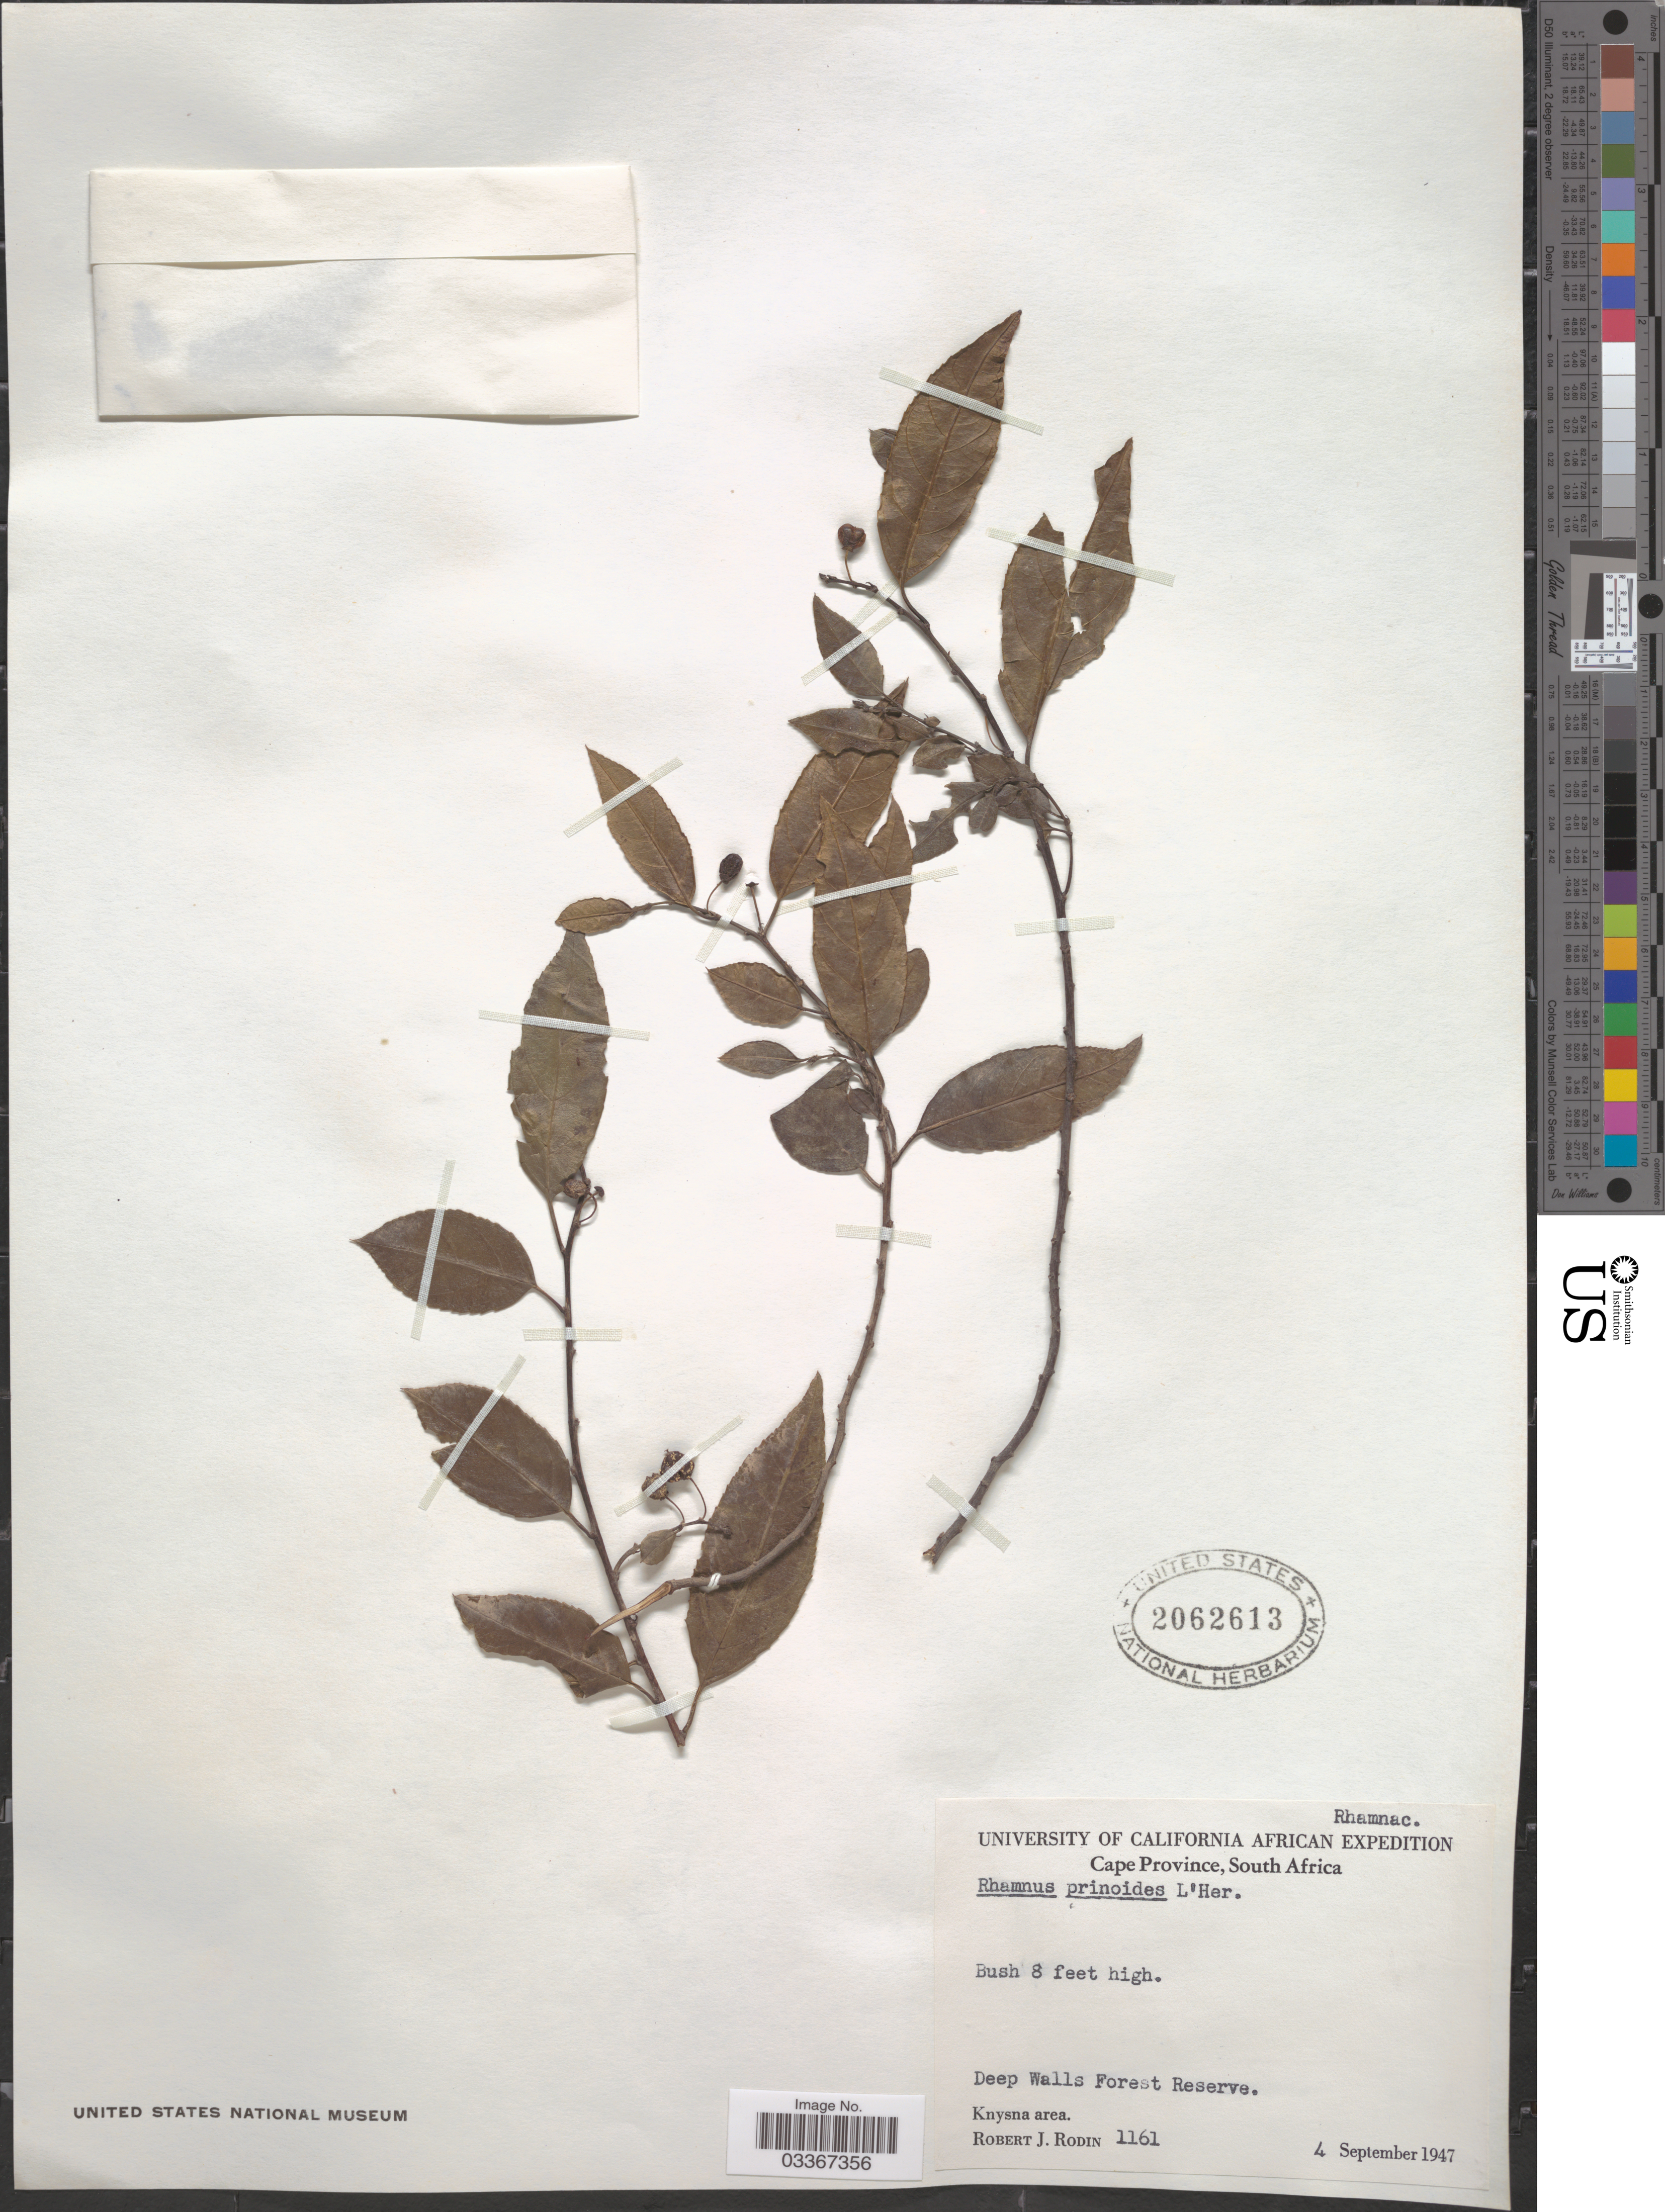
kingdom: Plantae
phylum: Tracheophyta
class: Magnoliopsida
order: Rosales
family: Rhamnaceae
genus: Rhamnus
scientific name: Rhamnus prinoides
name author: L'Hér.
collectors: R. J. Rodin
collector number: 1161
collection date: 1947-09-04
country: South Africa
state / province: Western Cape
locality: Deep Walls Forest Reserve. Knysna area.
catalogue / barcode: US 2062613